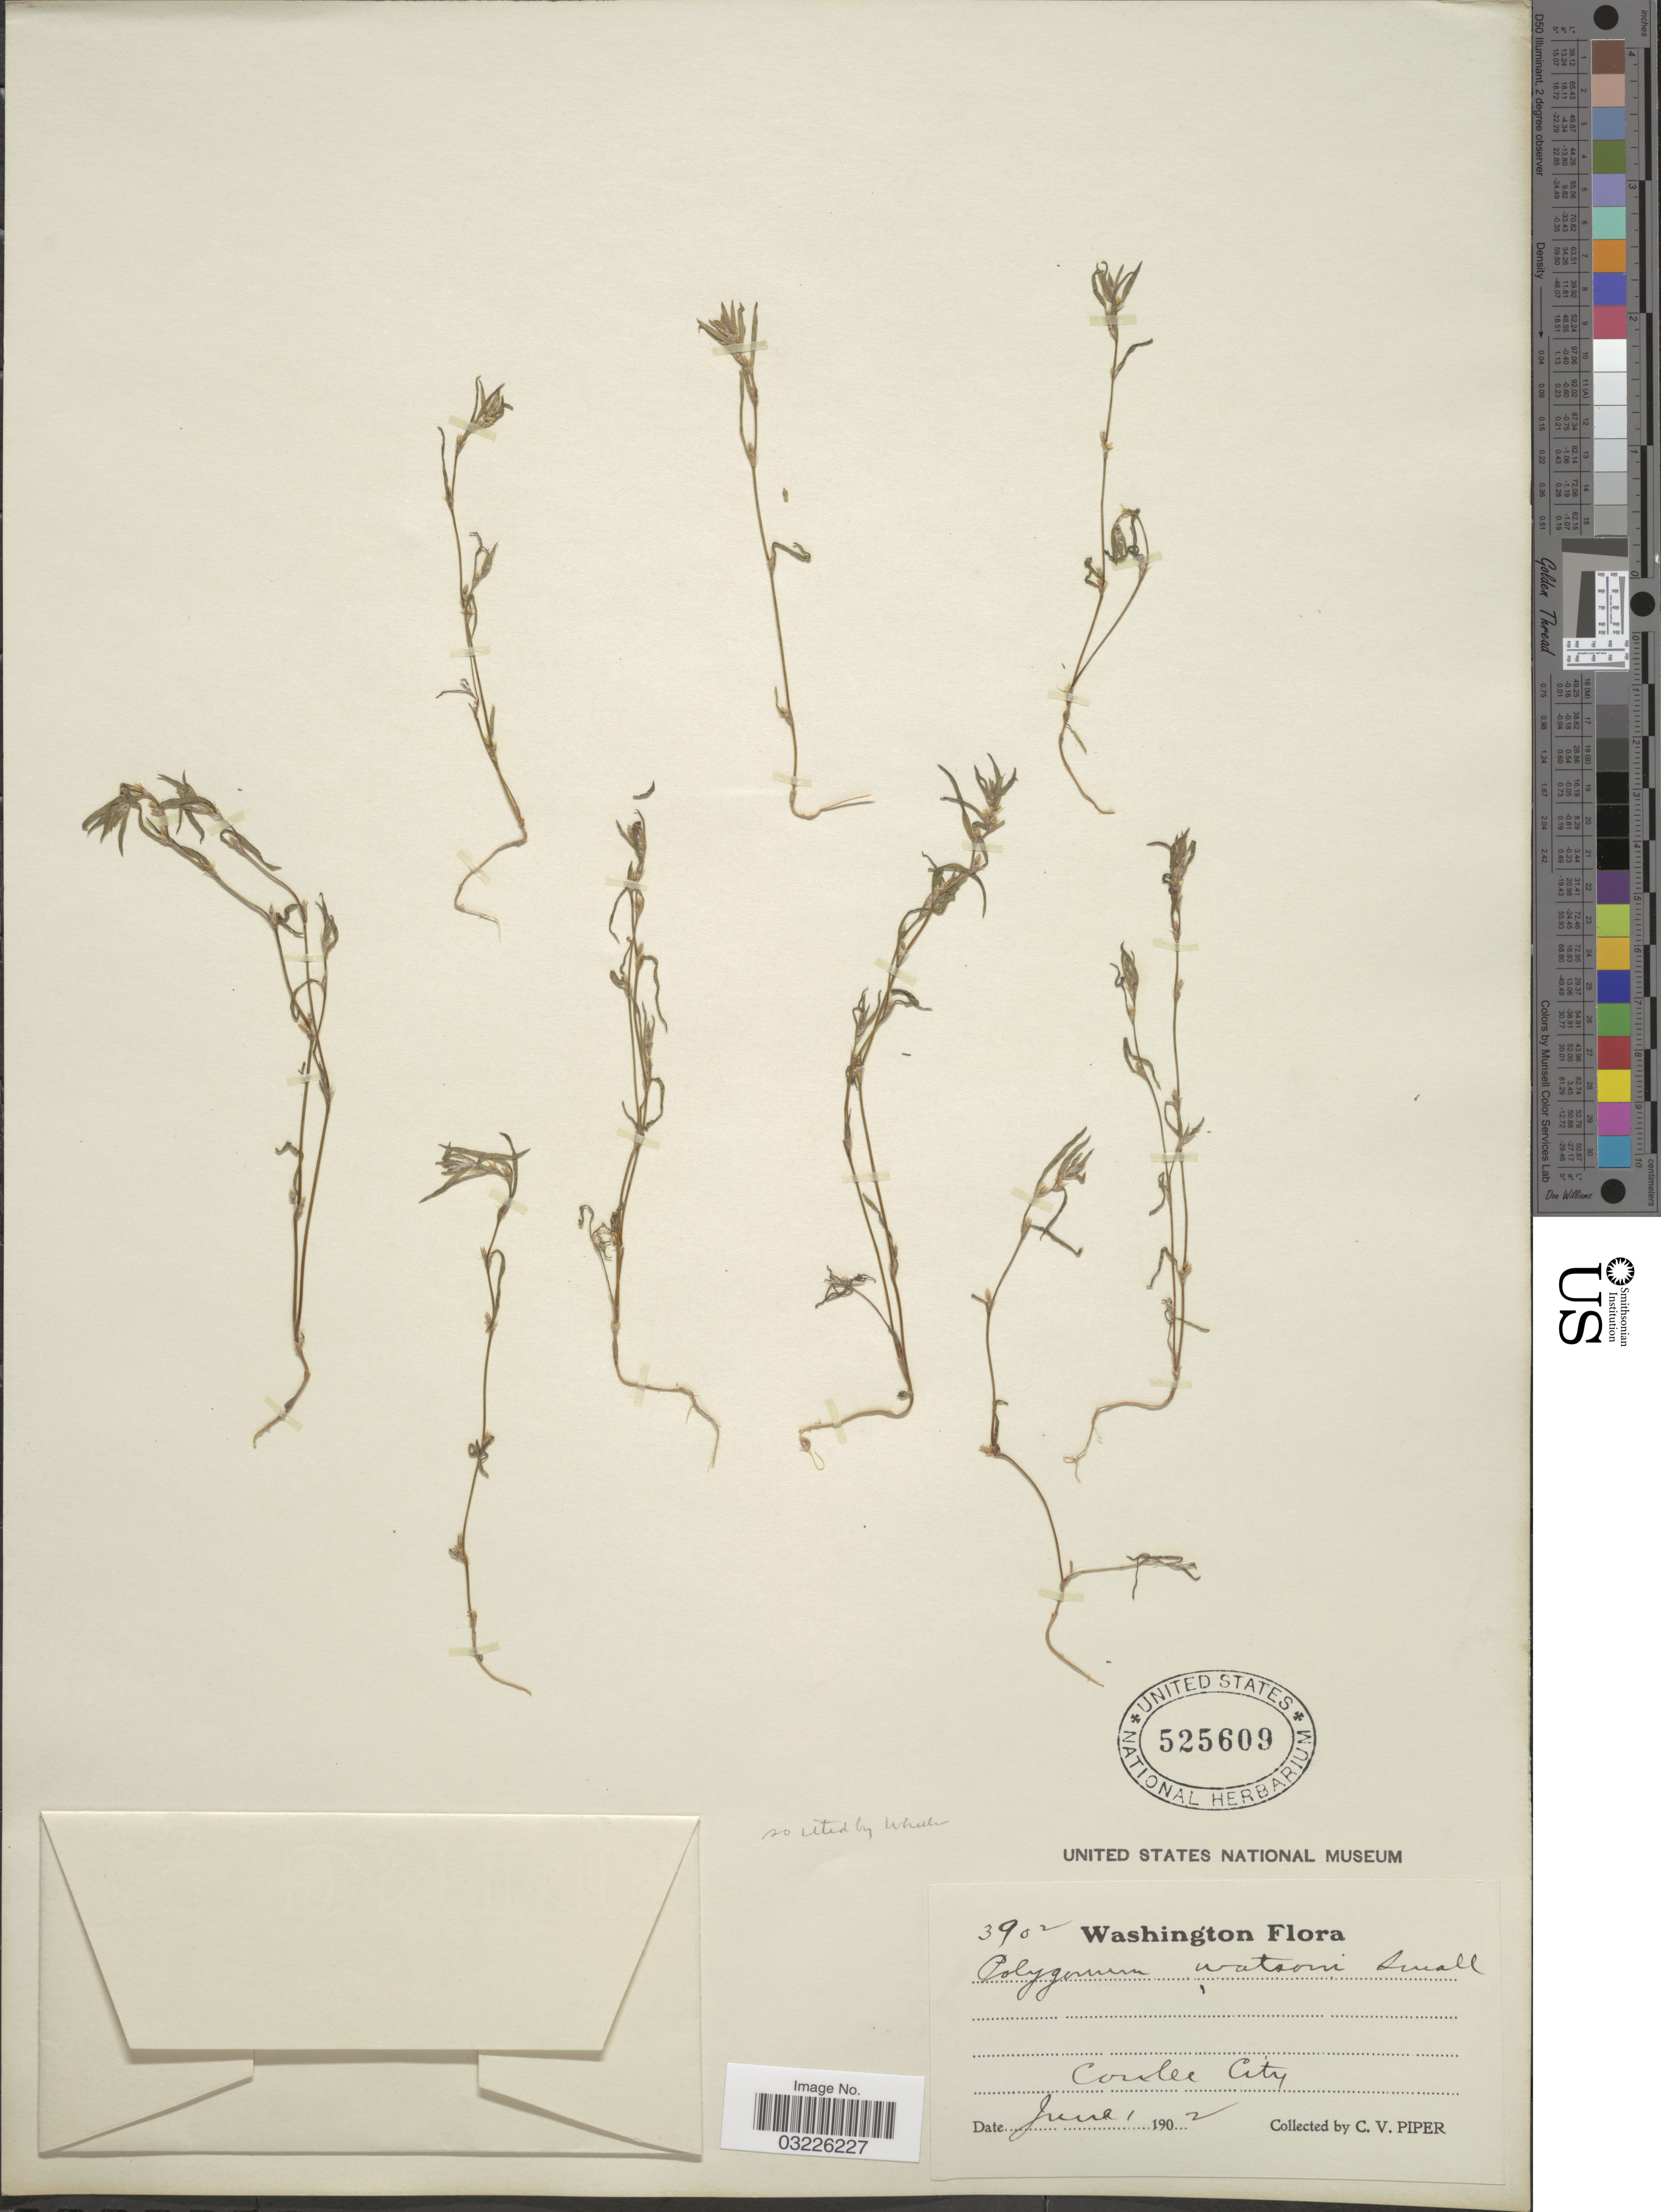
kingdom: Plantae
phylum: Tracheophyta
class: Magnoliopsida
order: Caryophyllales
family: Polygonaceae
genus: Polygonum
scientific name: Polygonum watsonii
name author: Small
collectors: C. V. Piper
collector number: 3902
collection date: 1902-06-01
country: United States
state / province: Washington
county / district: Grant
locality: Coulee City.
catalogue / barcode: US 525609